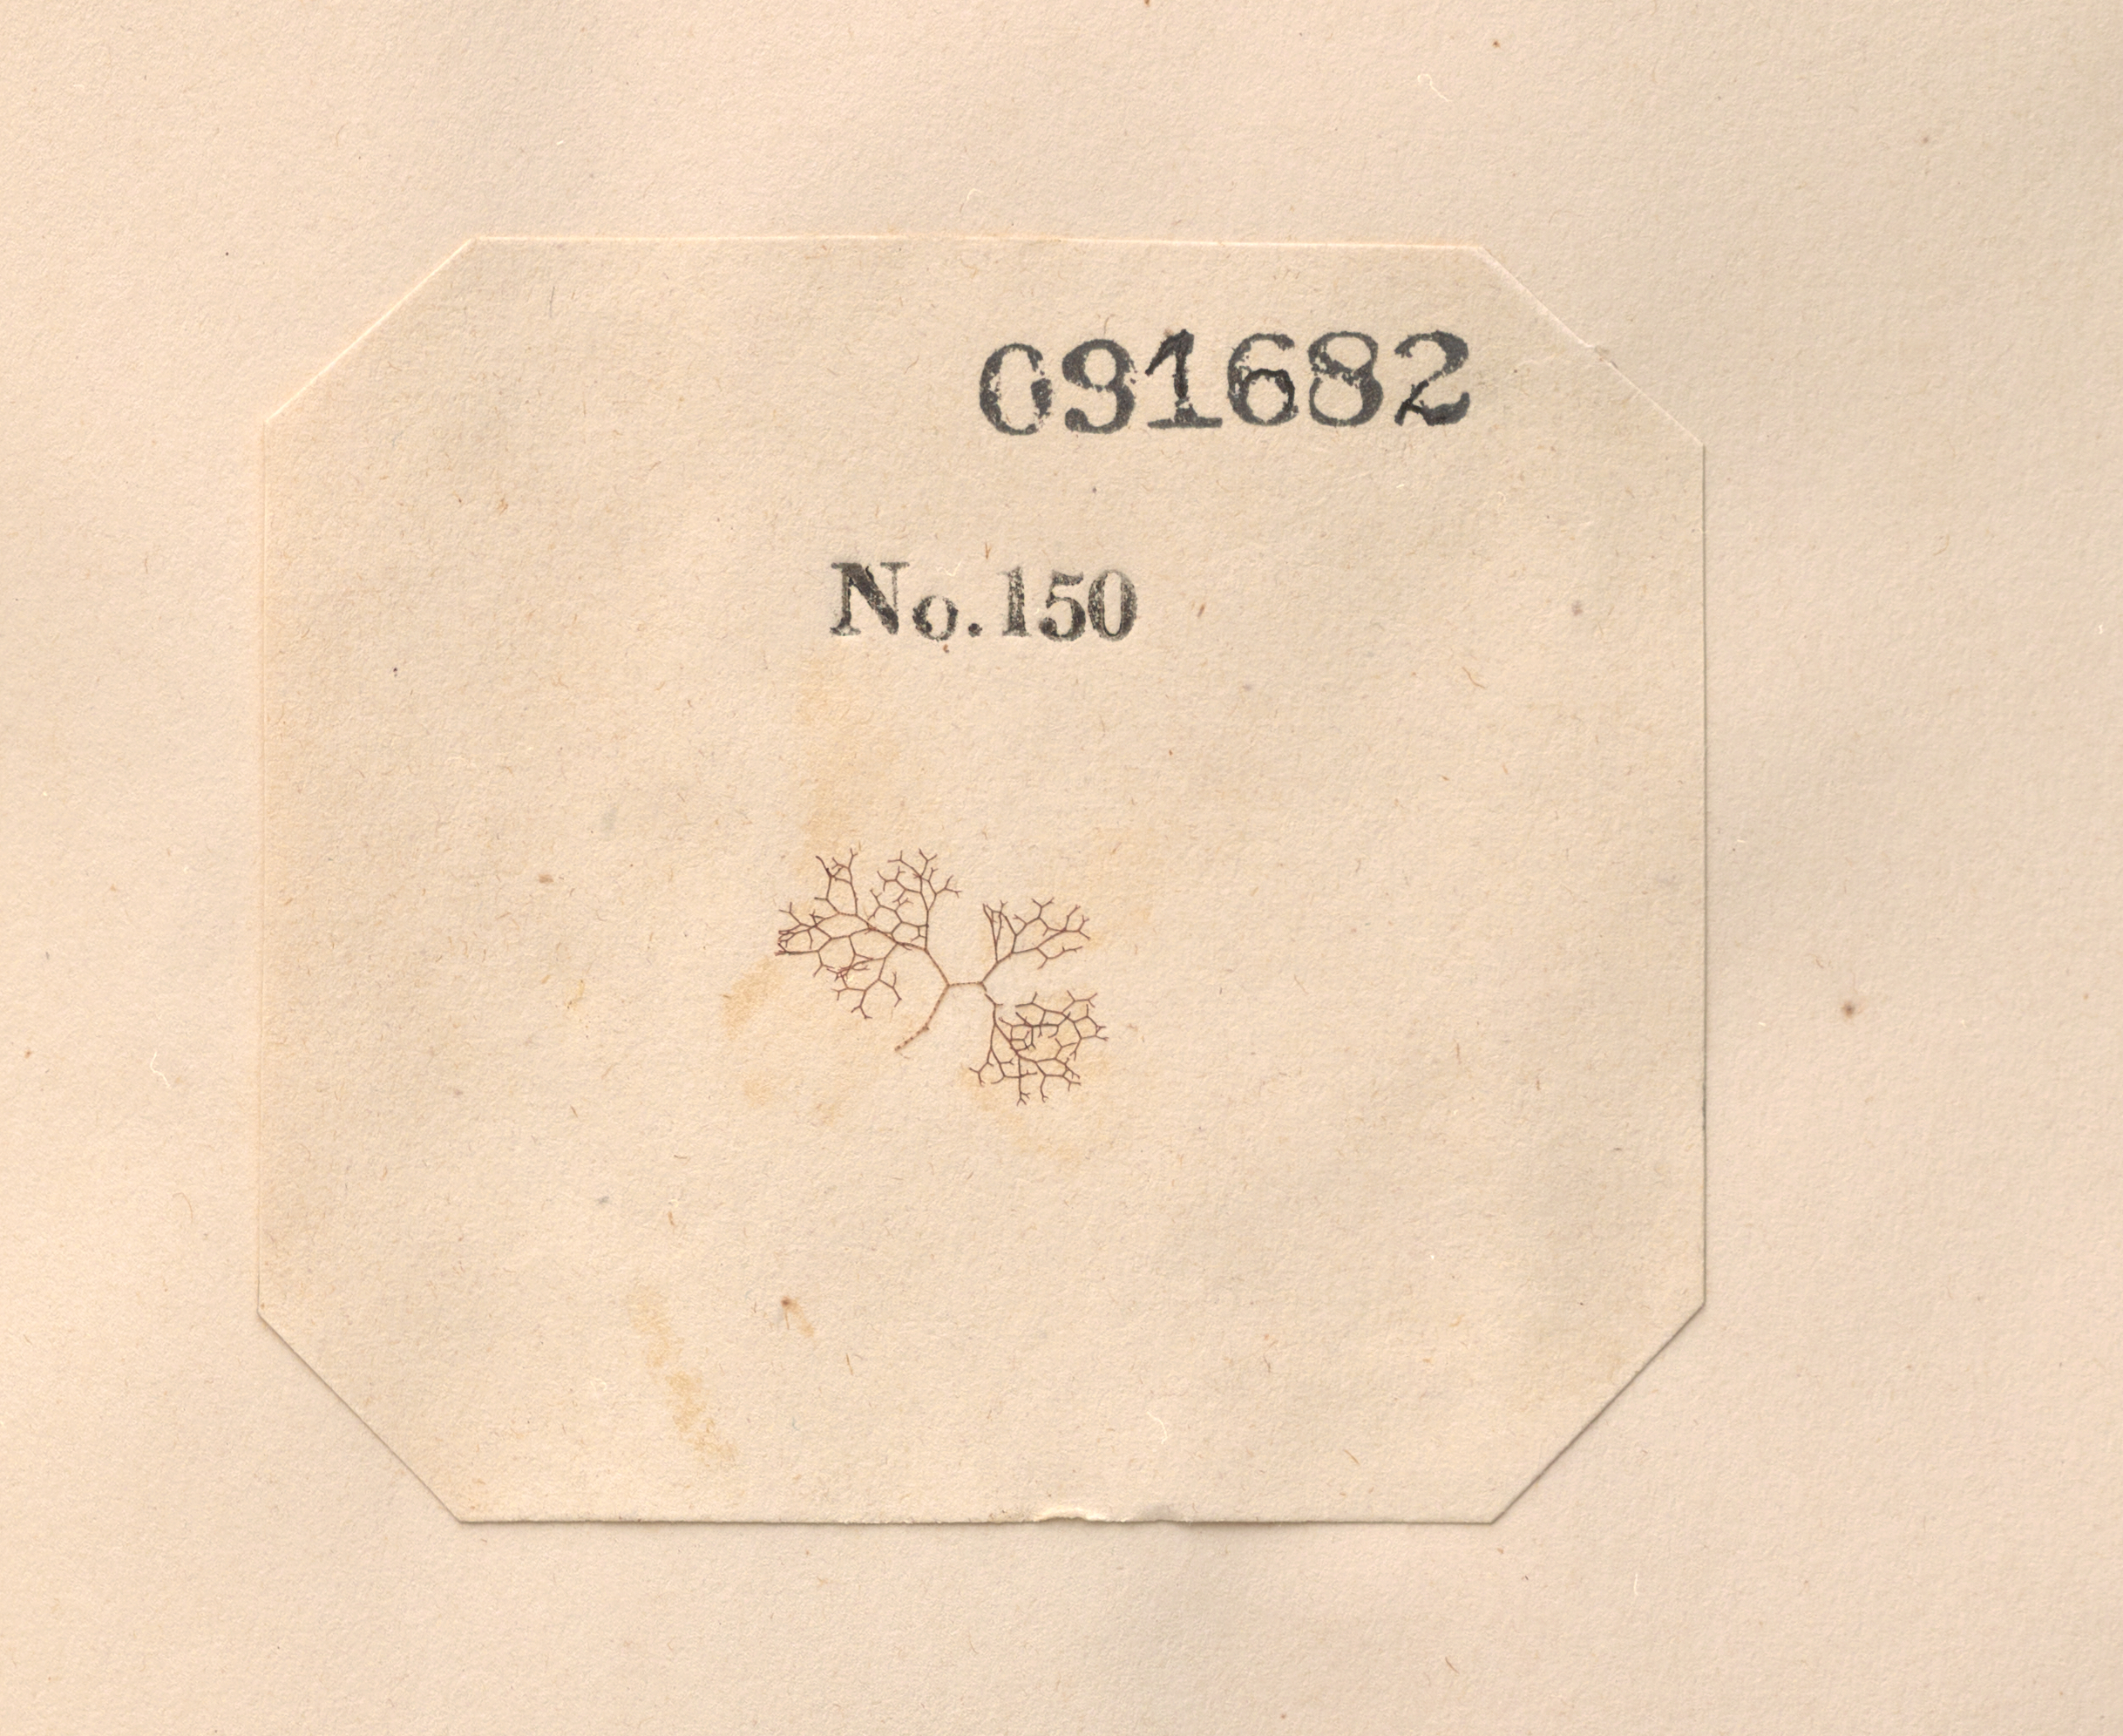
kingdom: Plantae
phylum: Rhodophyta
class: Florideophyceae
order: Ceramiales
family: Ceramiaceae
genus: Ceramium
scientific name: Ceramium diaphanum var. rectangularis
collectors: C. Durant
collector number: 150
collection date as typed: Fal 1850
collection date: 1850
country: United States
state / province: New York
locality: New York Harbor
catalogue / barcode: US 91682